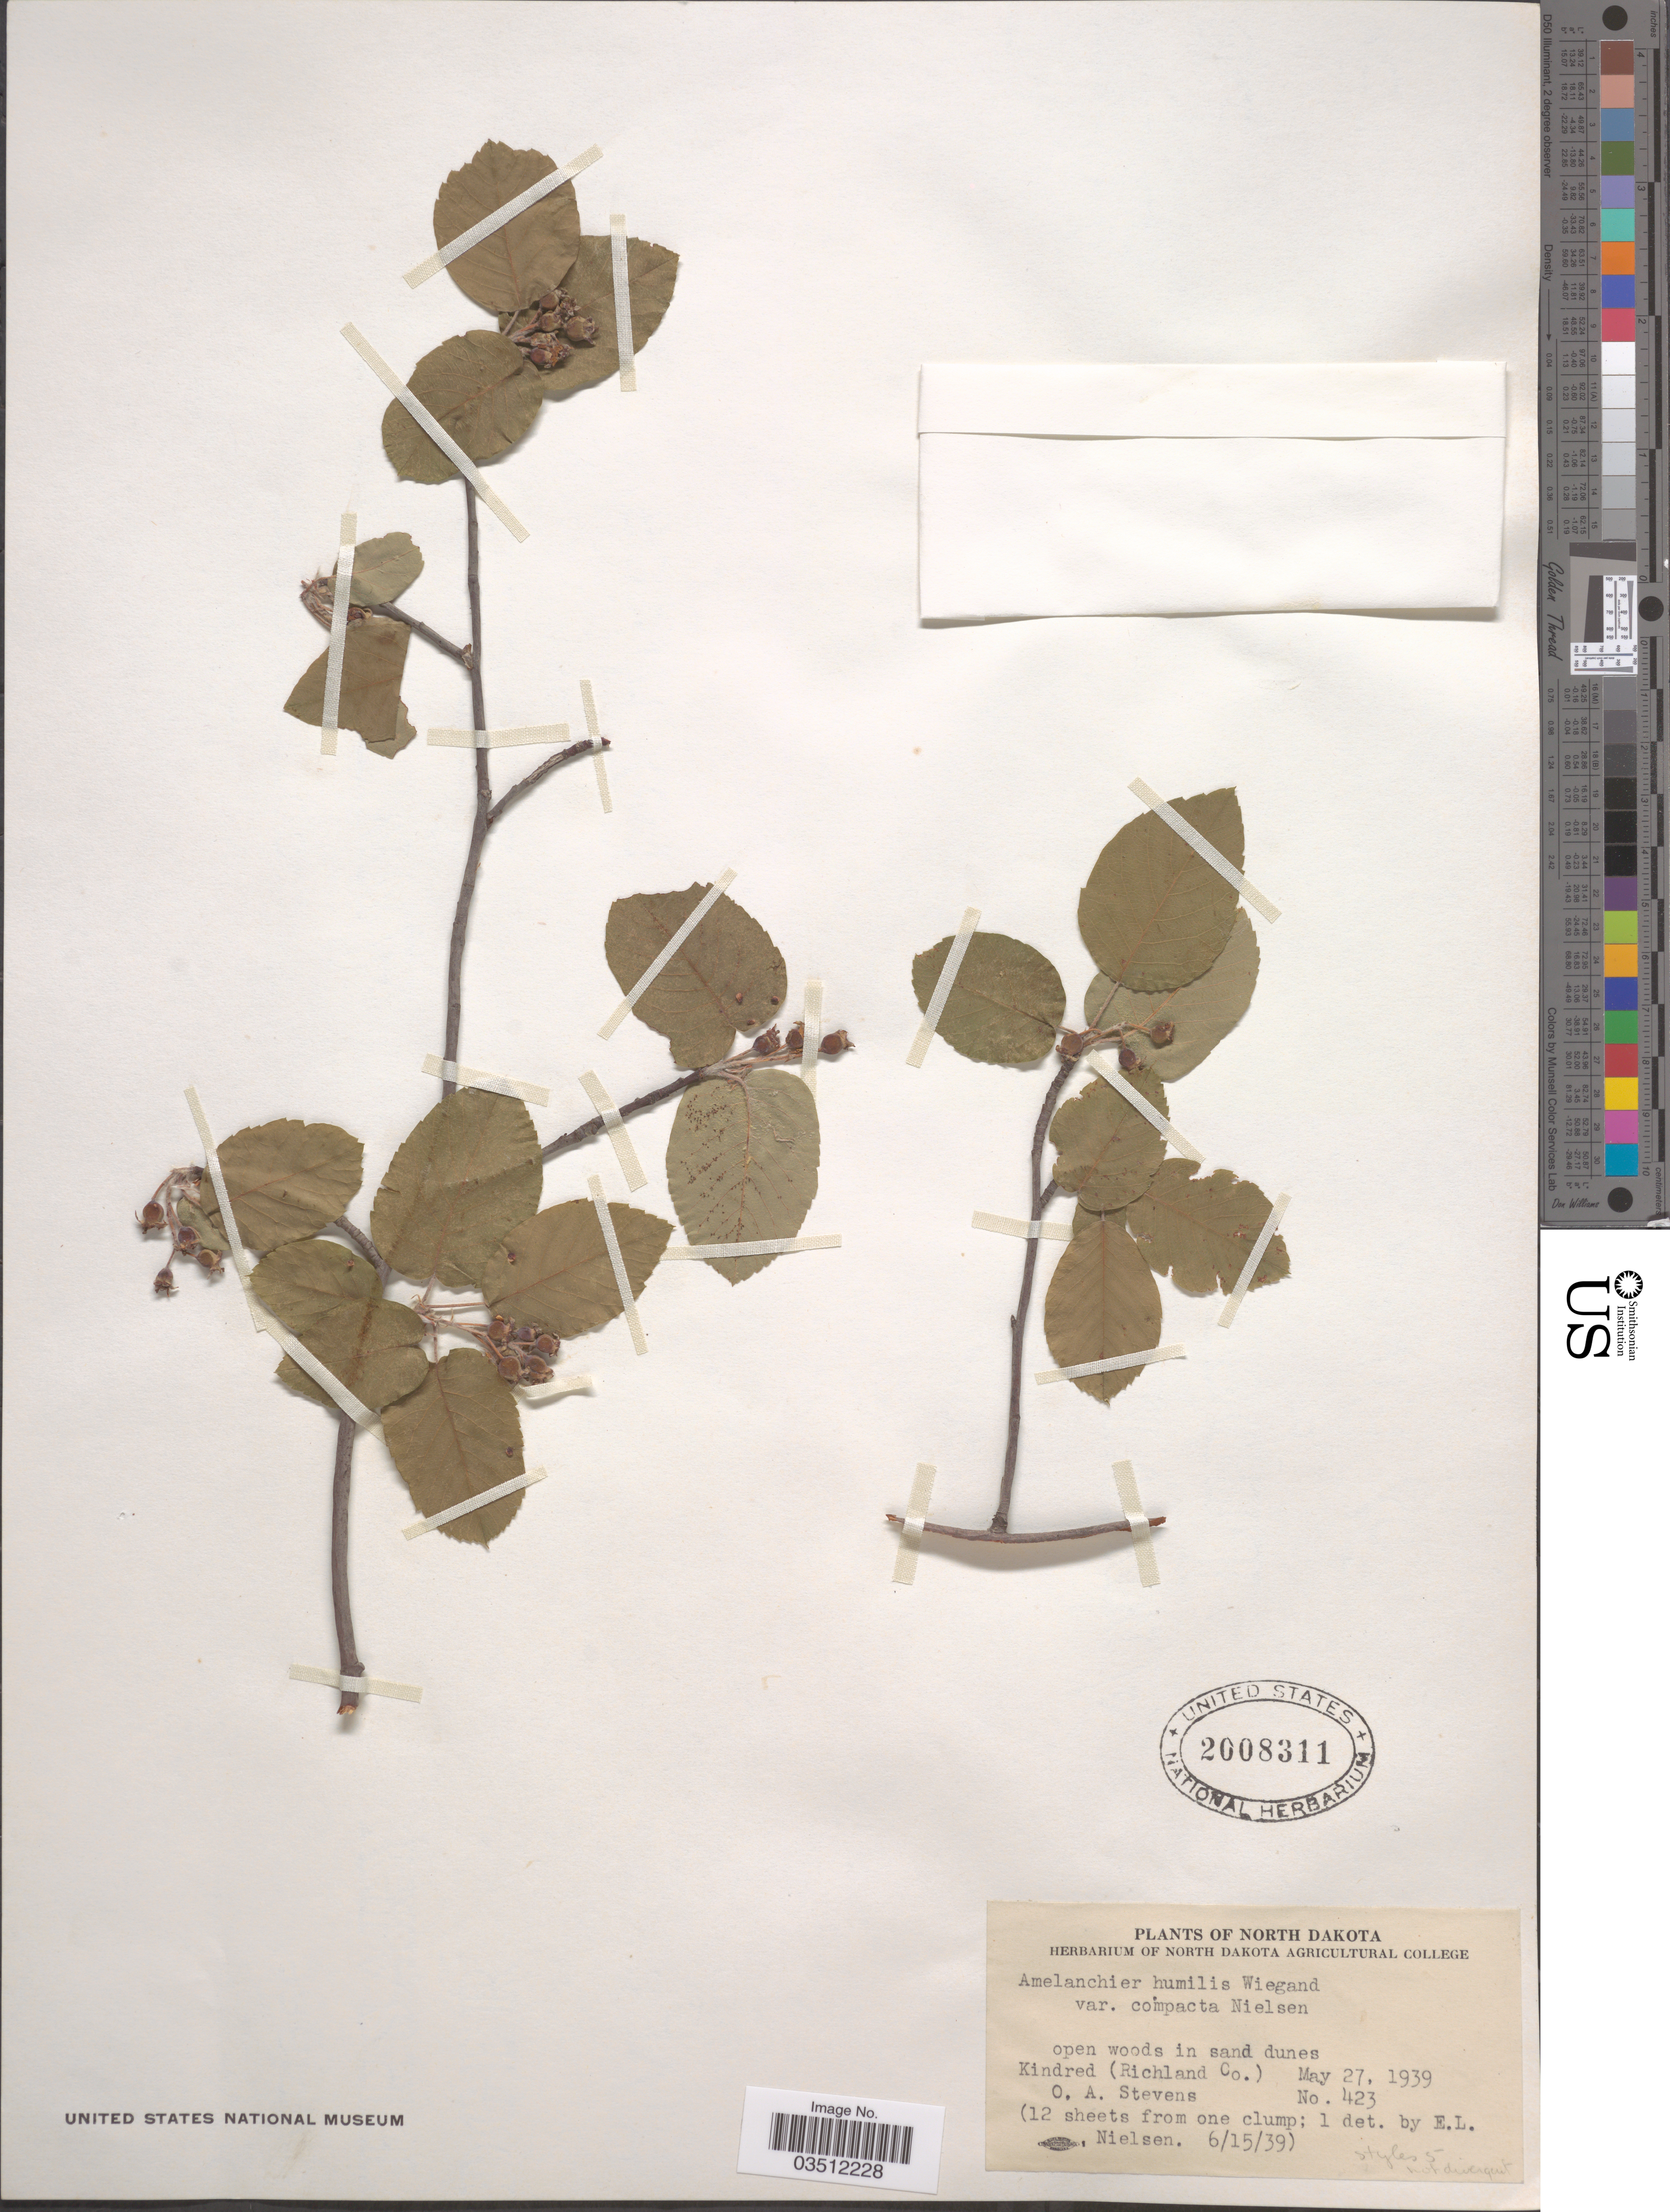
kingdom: Plantae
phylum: Tracheophyta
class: Magnoliopsida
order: Rosales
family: Rosaceae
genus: Amelanchier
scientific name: Amelanchier humilis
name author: Wiegand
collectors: O. A. Stevens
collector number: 423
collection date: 1939-05-27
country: United States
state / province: North Dakota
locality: Kindred (Richland Co.)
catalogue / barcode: US 2008311